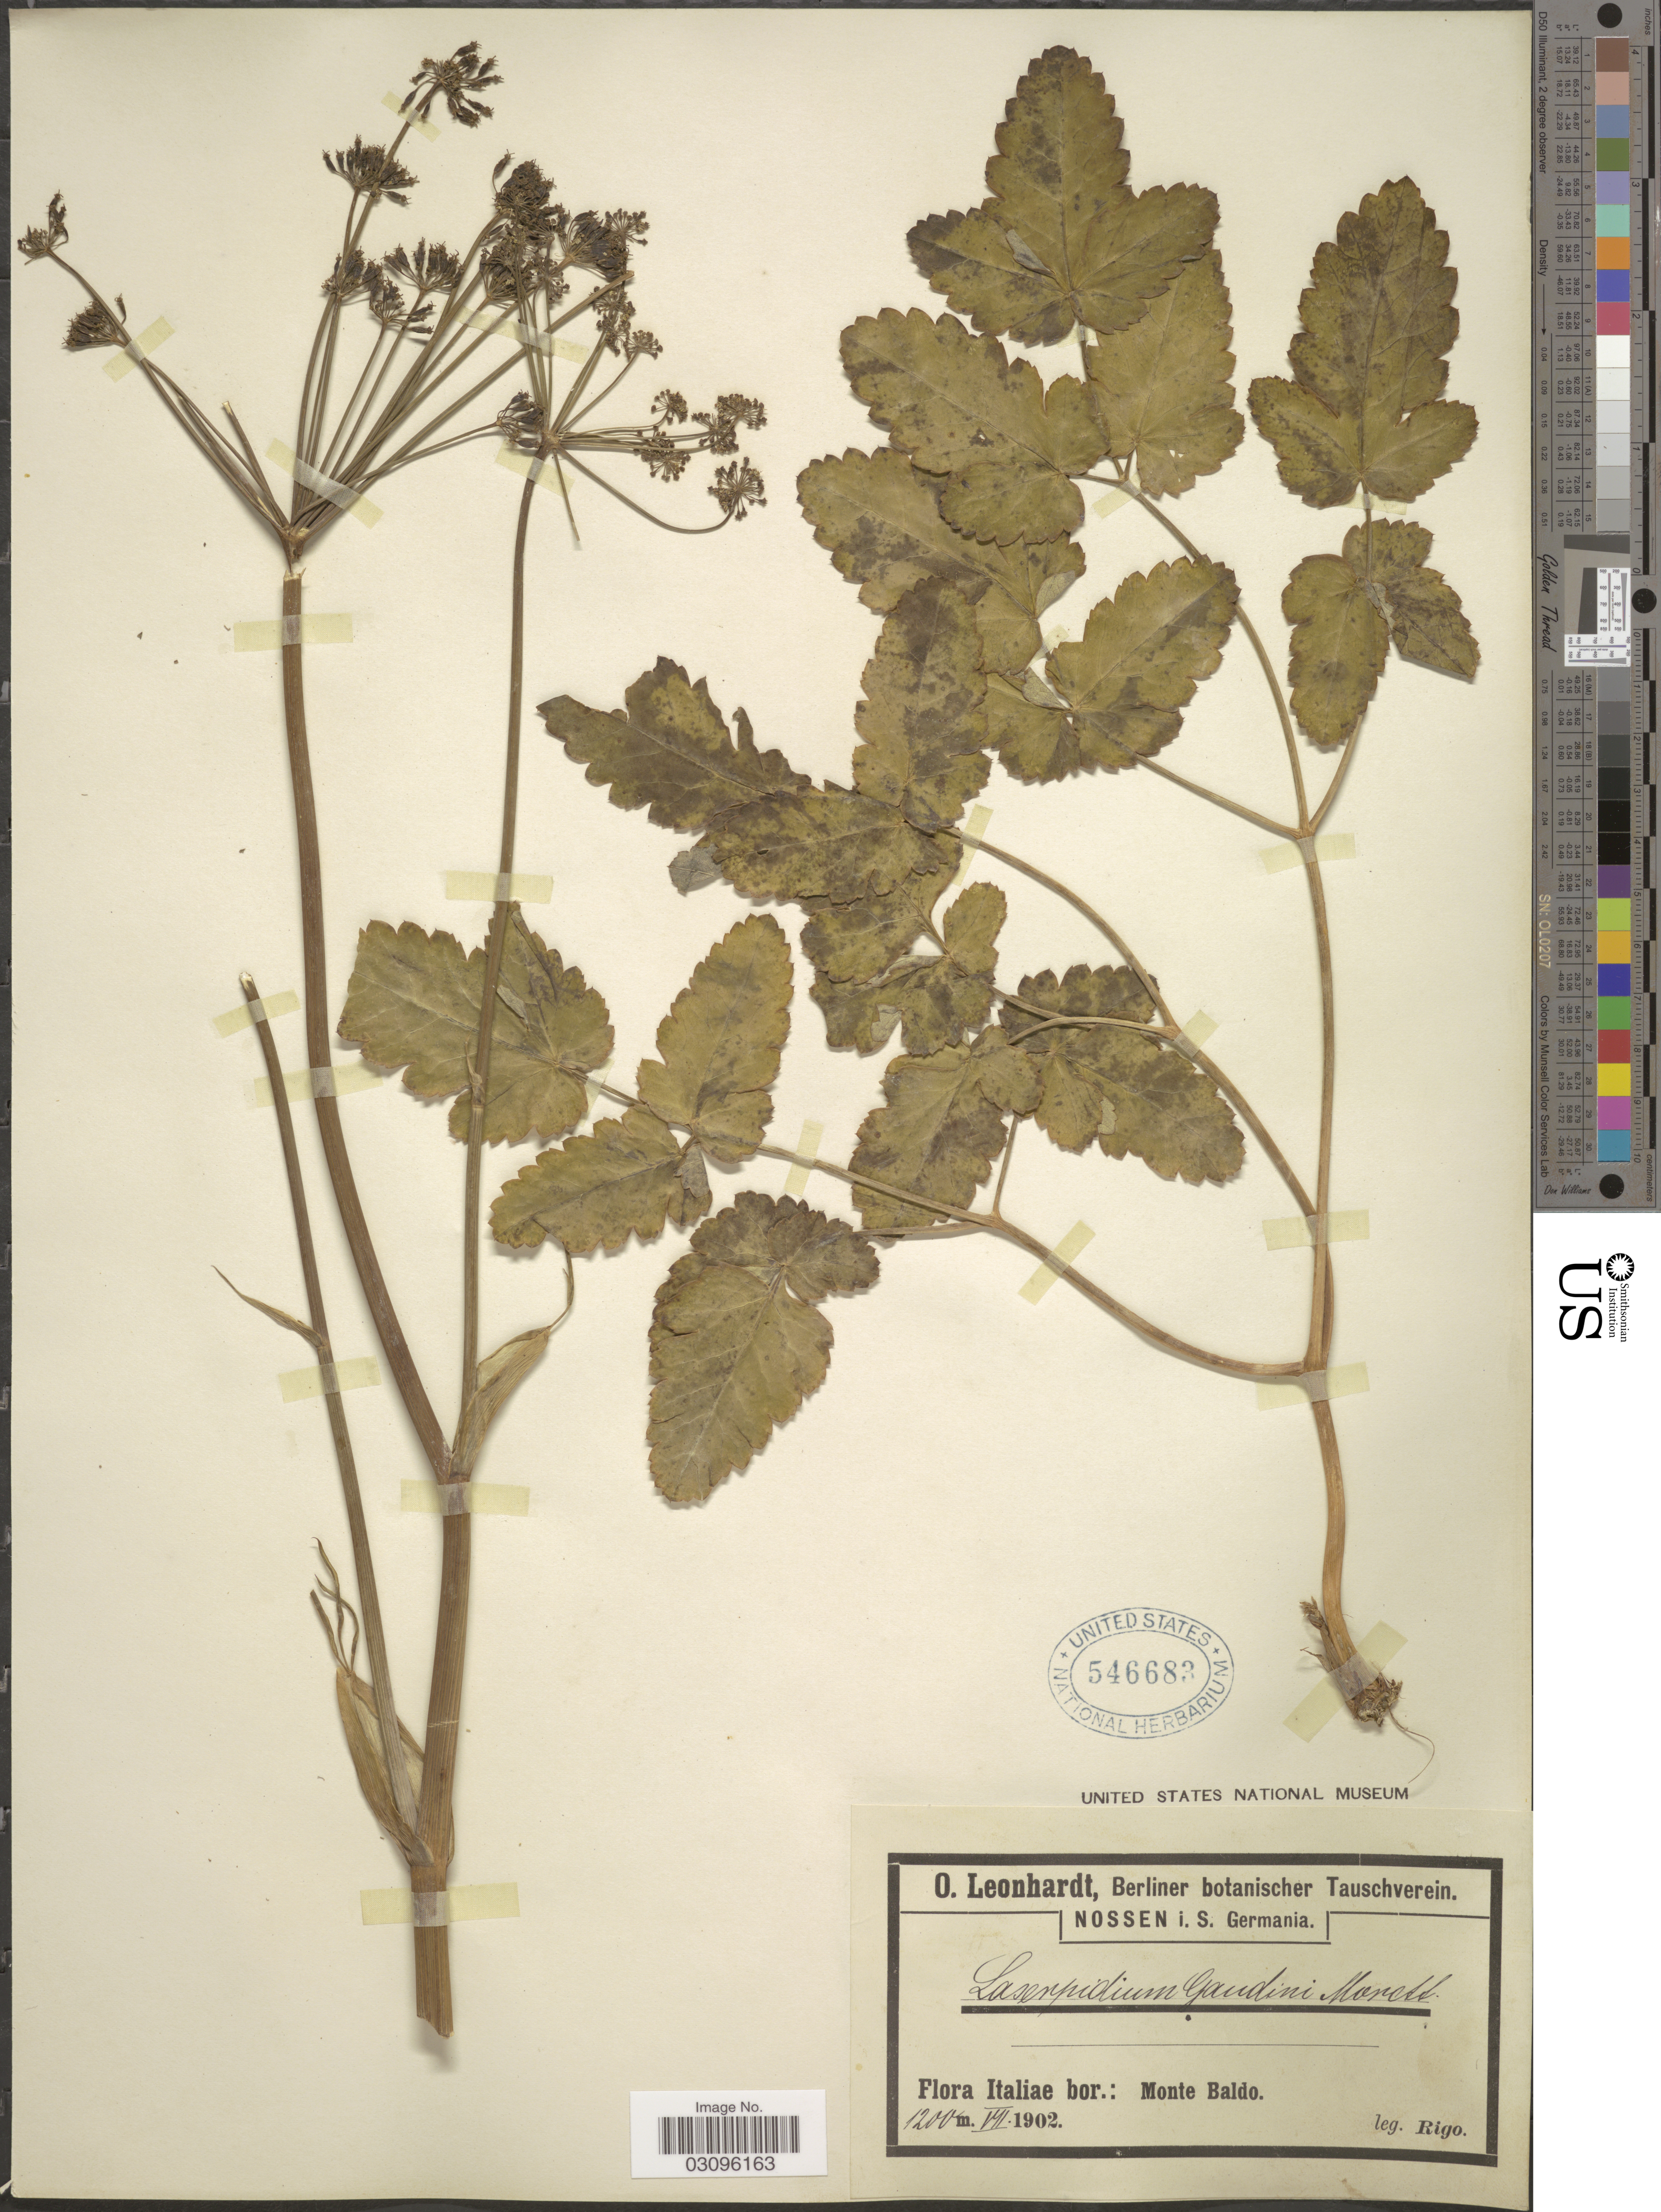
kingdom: Plantae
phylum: Tracheophyta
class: Magnoliopsida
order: Apiales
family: Apiaceae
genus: Laserpitium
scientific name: Laserpitium gaudinii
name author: Moretti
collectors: -- Rigo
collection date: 1902-07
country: Italy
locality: Italiae bor.: Monte Baldo.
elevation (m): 1200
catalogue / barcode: US 546683